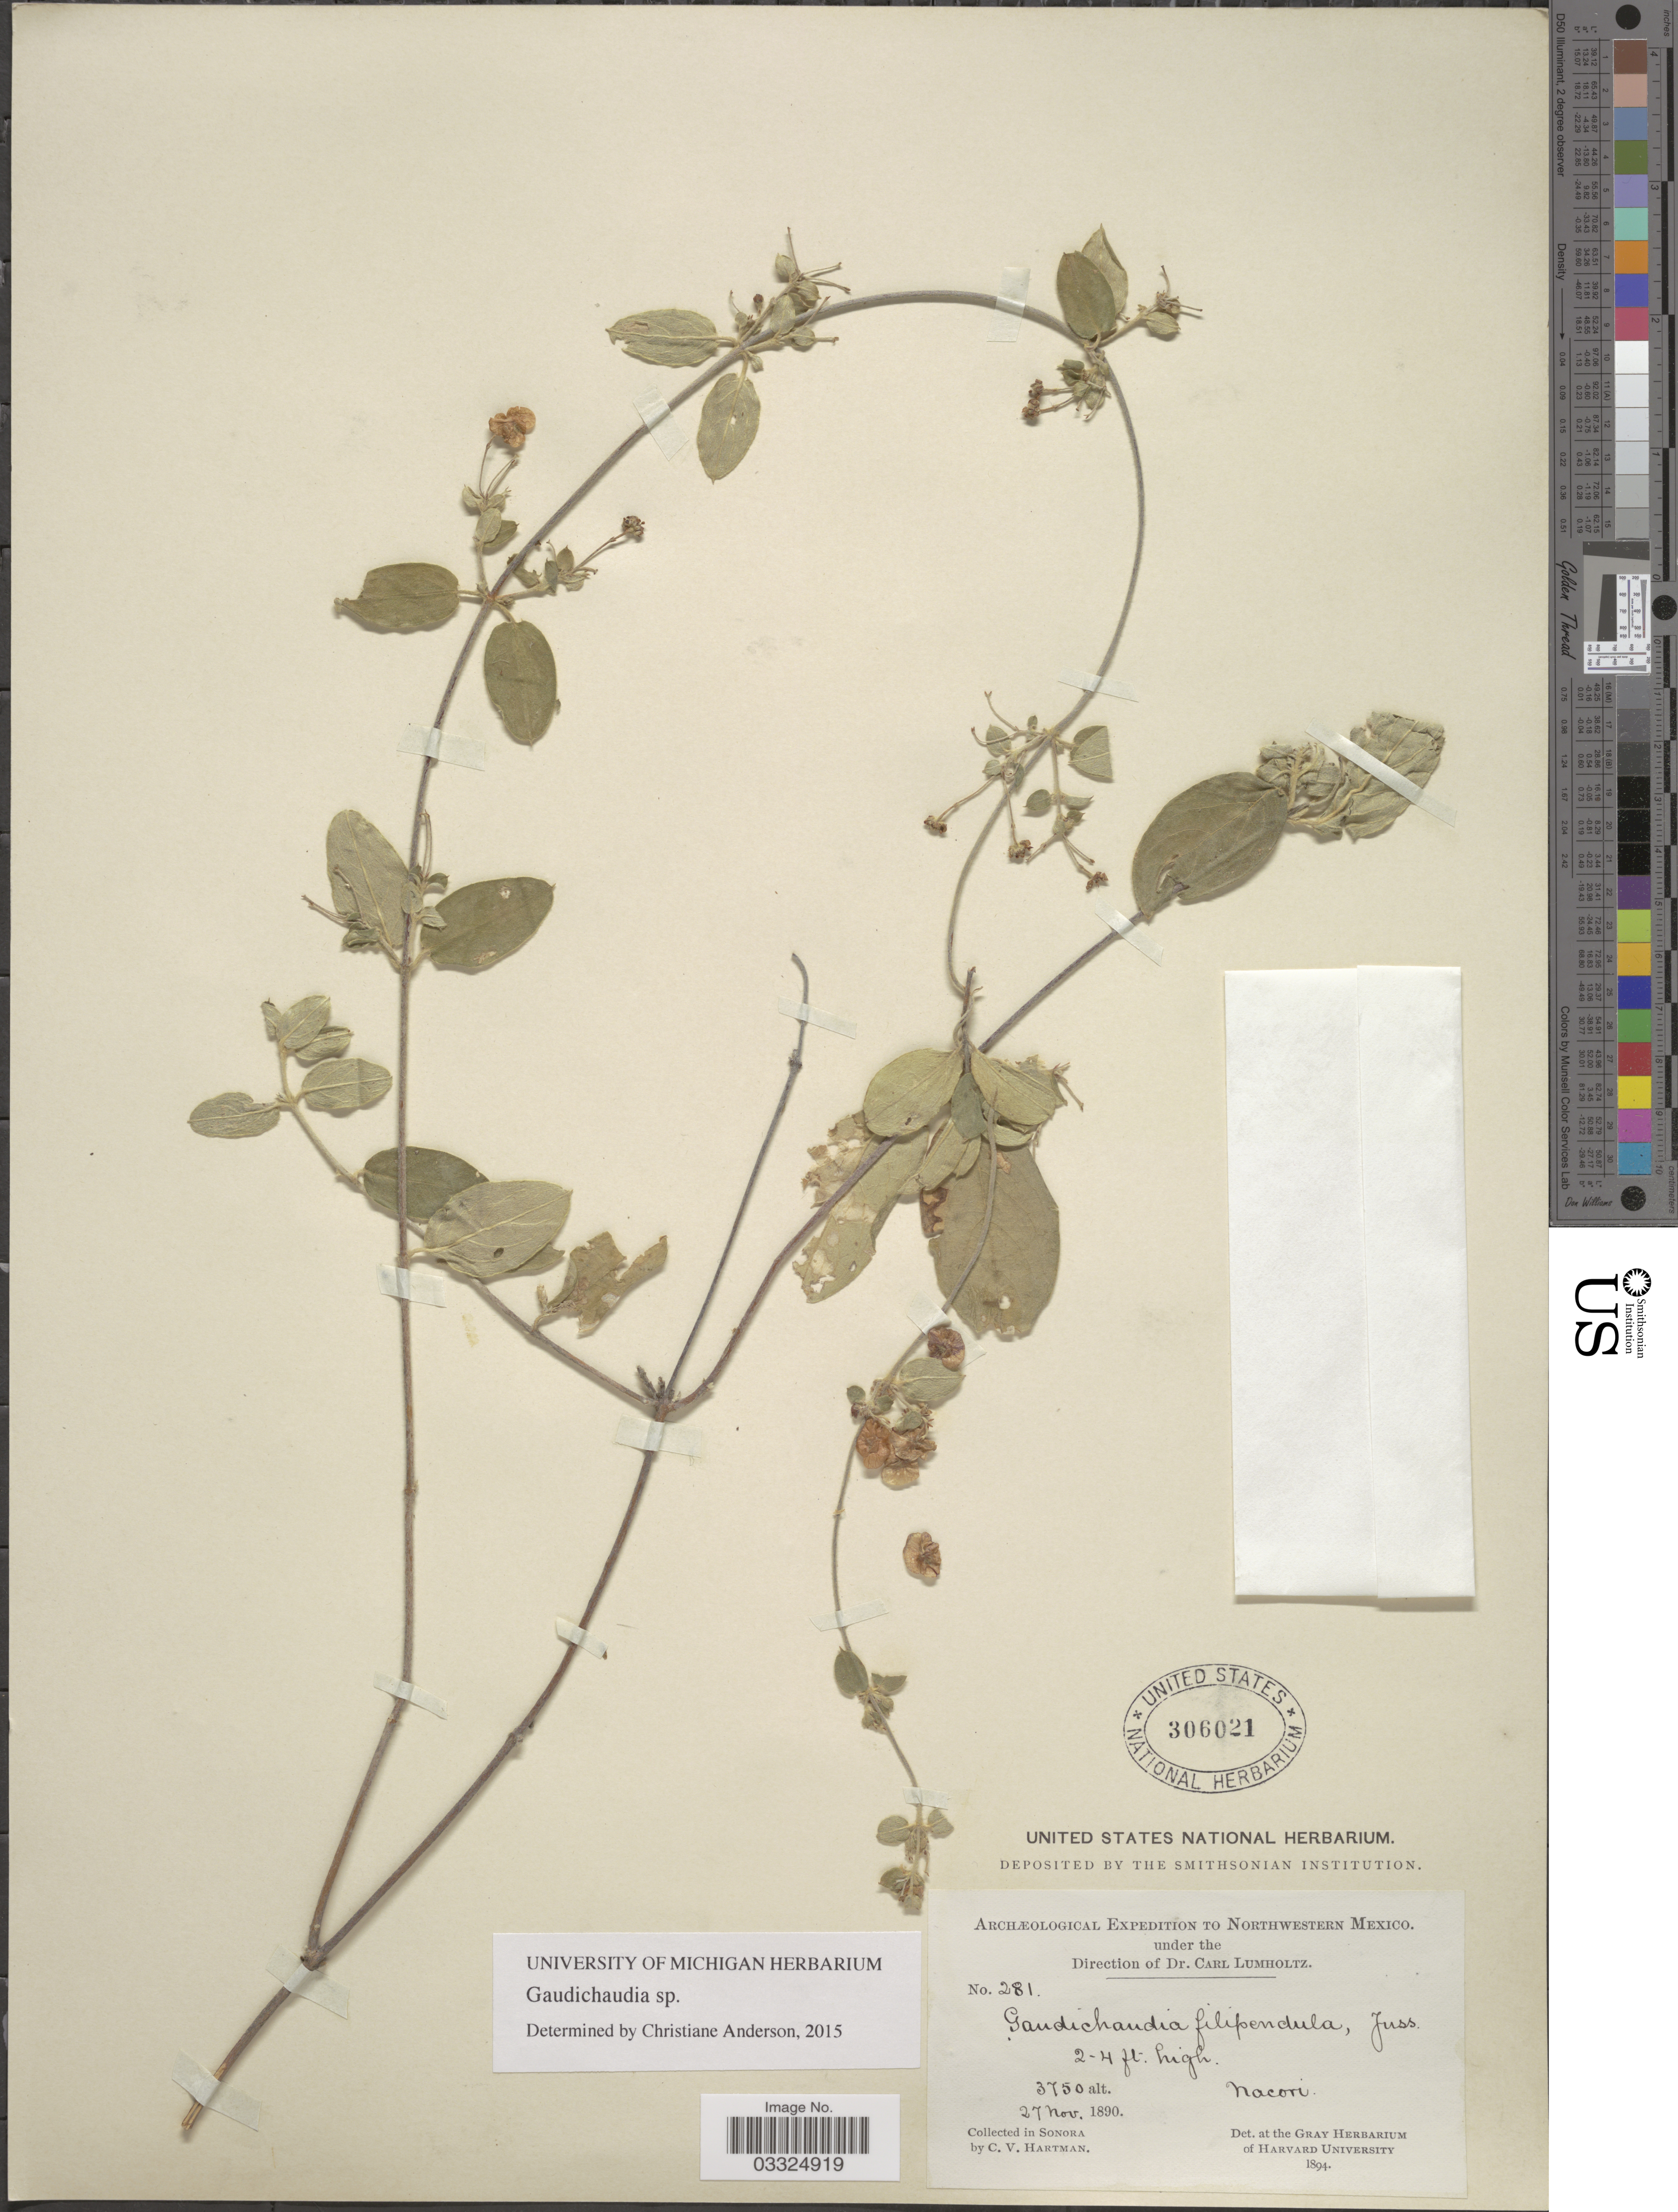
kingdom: Plantae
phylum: Tracheophyta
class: Magnoliopsida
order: Malpighiales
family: Malpighiaceae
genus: Gaudichaudia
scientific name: Gaudichaudia sp.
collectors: C. V. Hartman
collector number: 281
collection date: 1890-11-27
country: Mexico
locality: Northwestern Mexico. Nacori.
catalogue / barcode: US 306021